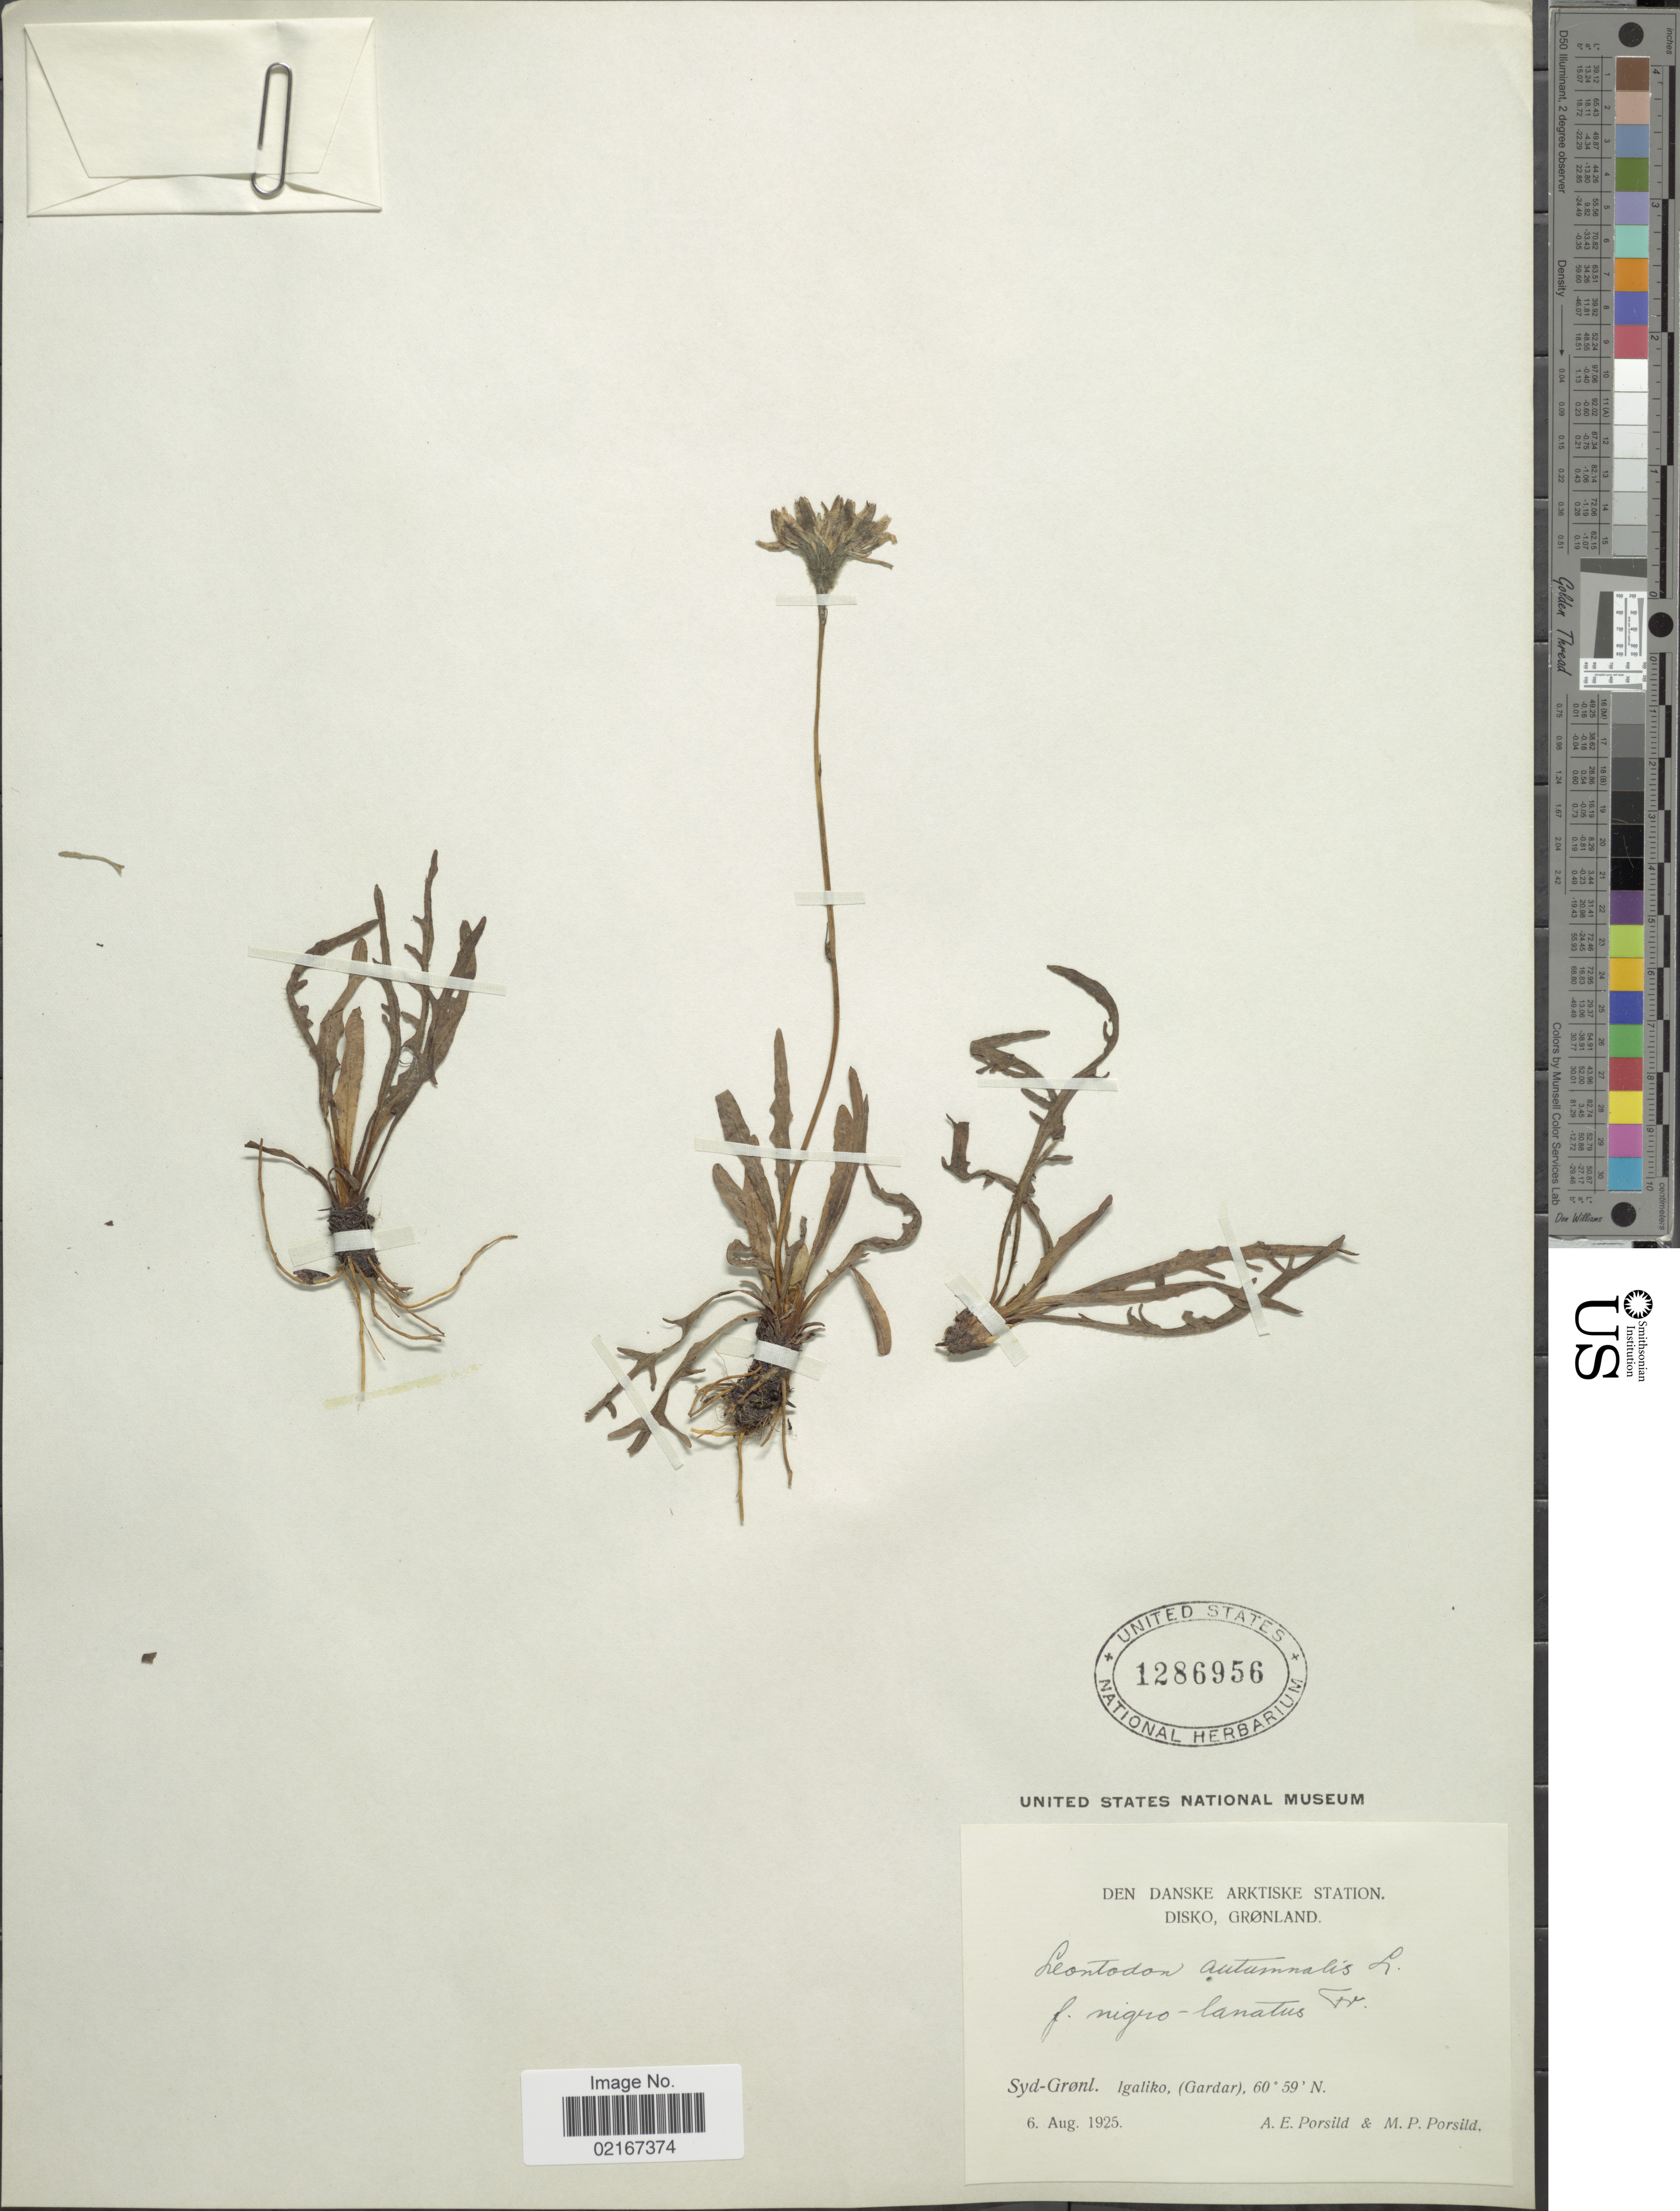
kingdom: Plantae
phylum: Tracheophyta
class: Magnoliopsida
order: Asterales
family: Asteraceae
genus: Scorzoneroides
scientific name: Scorzoneroides autumnalis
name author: (L.) Moench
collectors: A. E. Porsild & M. P. Porsild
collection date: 1925-08-06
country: Greenland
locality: Syd-Gronl., Igaliko (Gardar)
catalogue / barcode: US 1286956